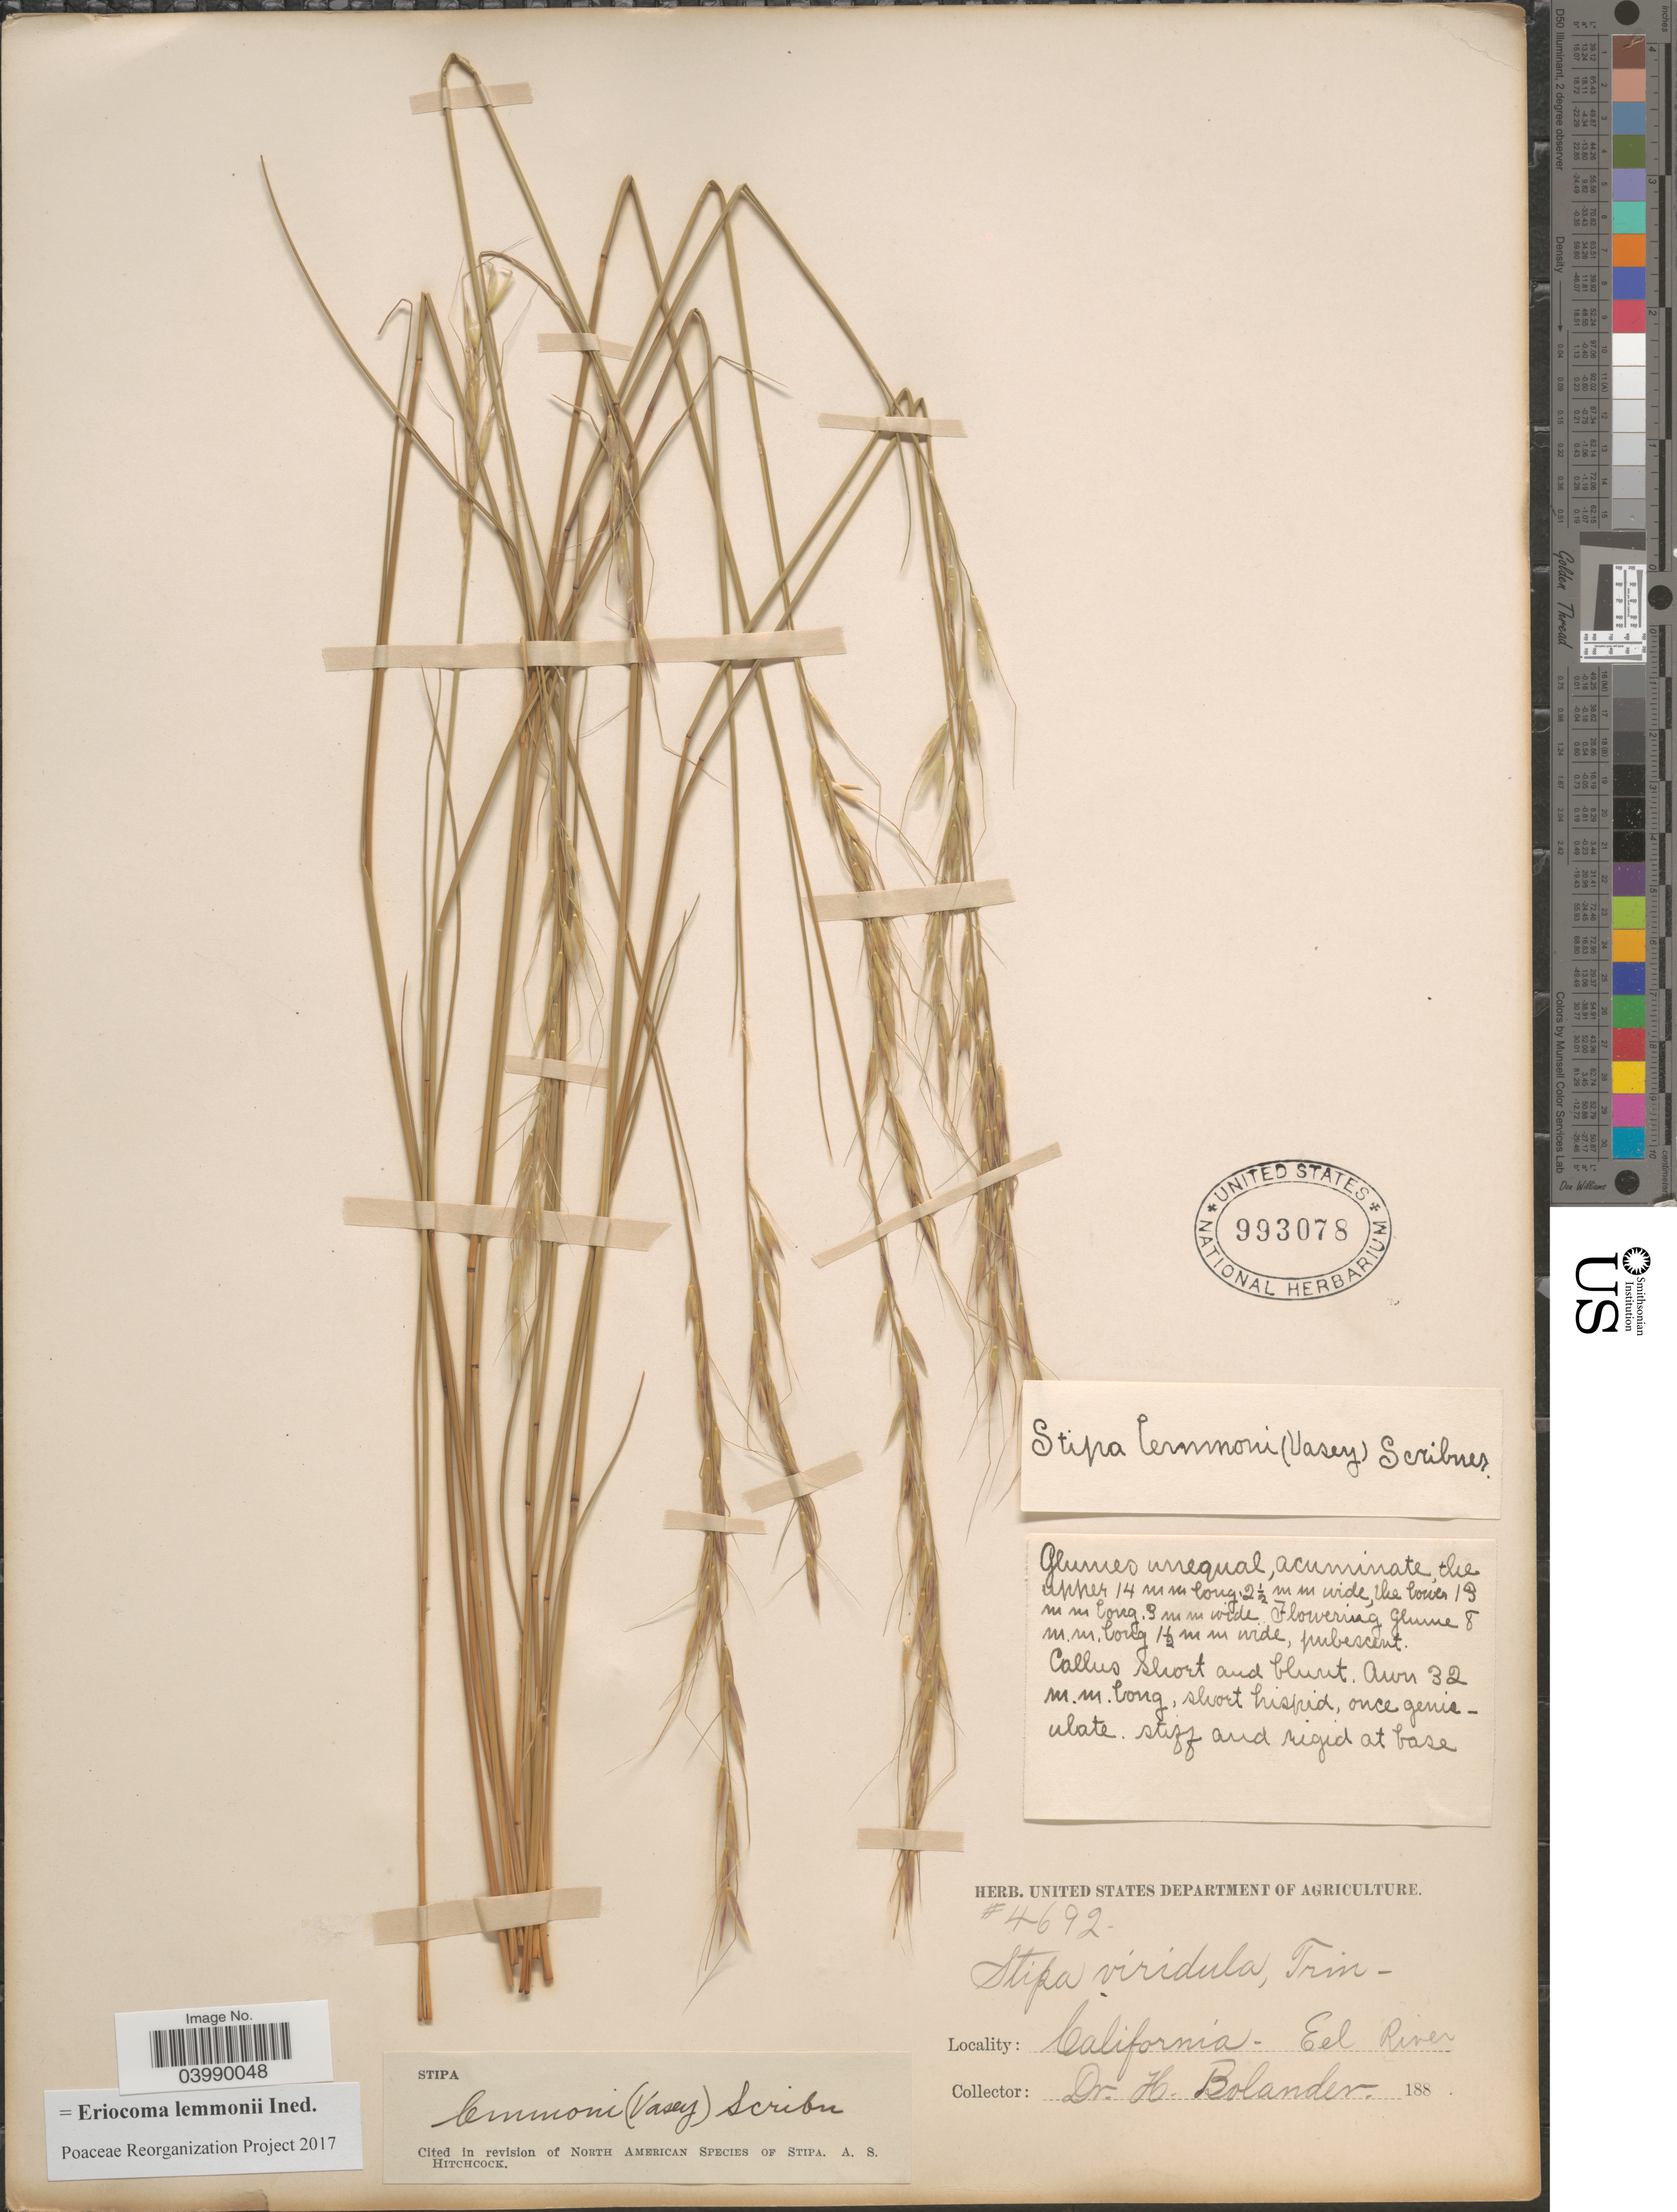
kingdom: Plantae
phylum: Tracheophyta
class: Liliopsida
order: Poales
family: Poaceae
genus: Eriocoma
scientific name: Eriocoma lemmonii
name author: (Vasey) Romasch.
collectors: H. Bolander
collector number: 4692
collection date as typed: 188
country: United States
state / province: California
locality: Eel River.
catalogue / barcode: US 993078